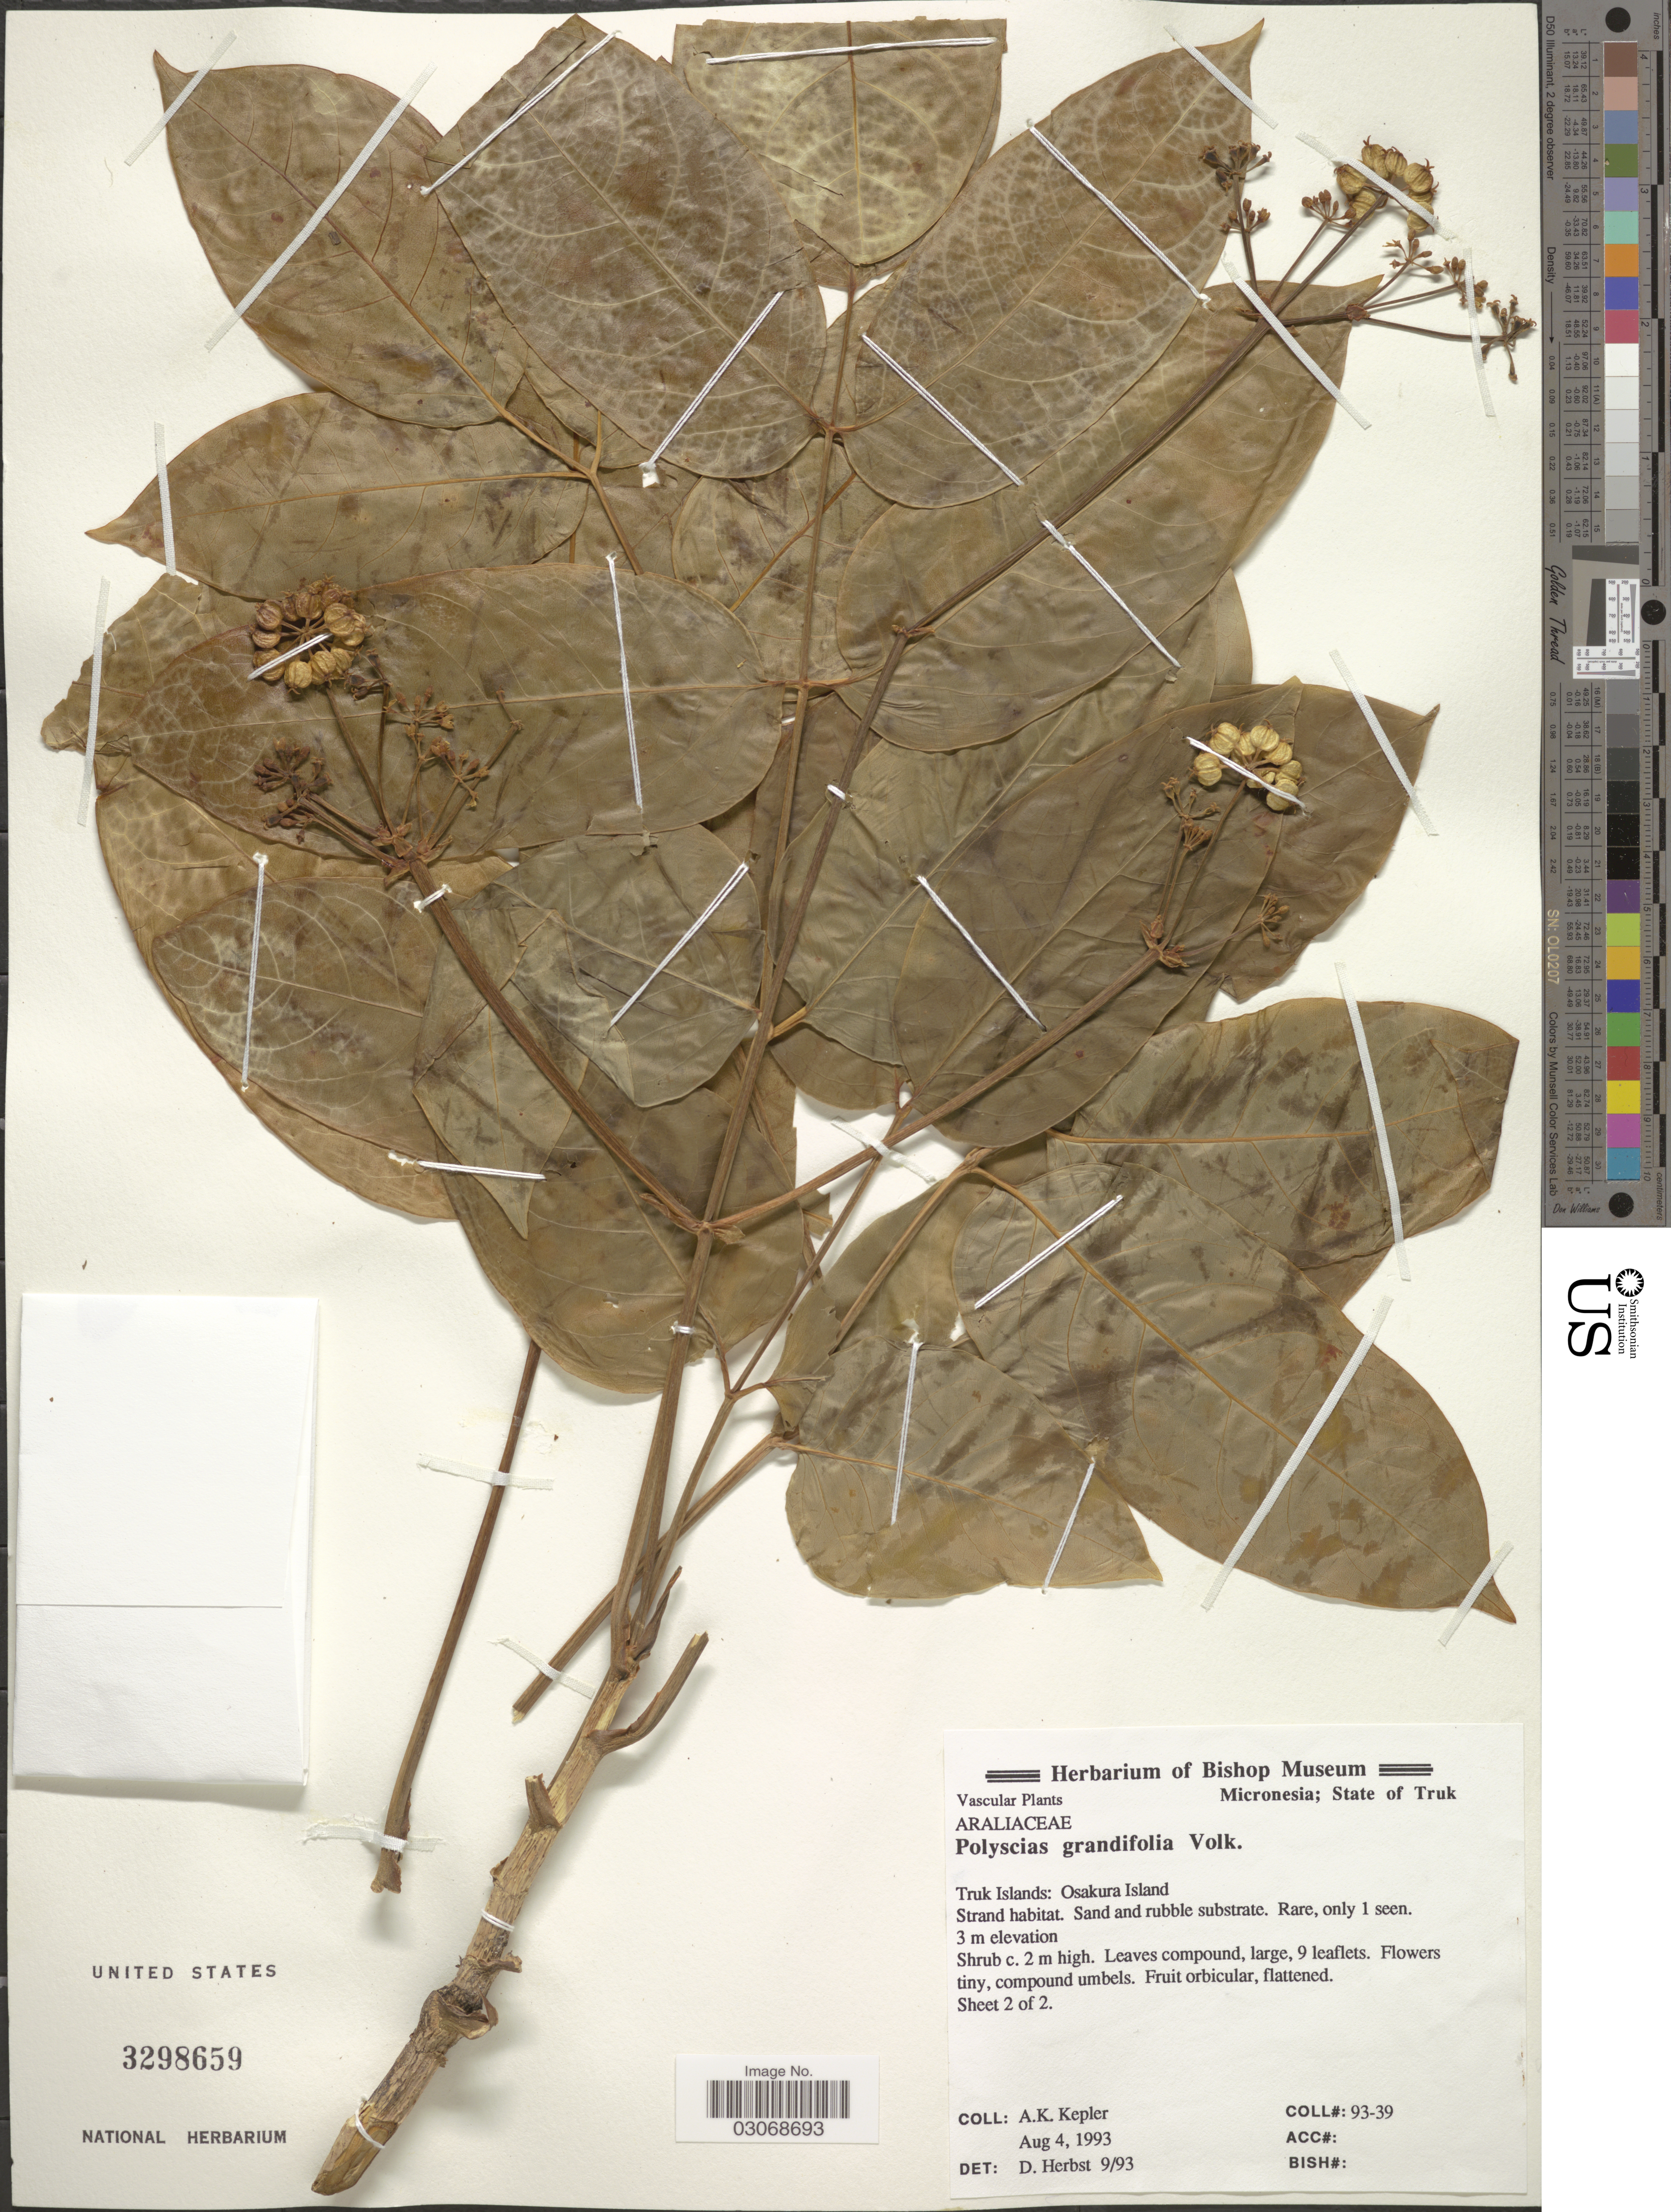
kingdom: Plantae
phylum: Tracheophyta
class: Magnoliopsida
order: Apiales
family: Araliaceae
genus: Polyscias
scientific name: Polyscias macgillivrayi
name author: Harms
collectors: A. K. Kepler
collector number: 93-39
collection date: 1993-08-04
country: Micronesia, Federated States of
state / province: Truk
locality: Truk Islands: Osakura Island.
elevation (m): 3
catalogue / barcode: US 3298659